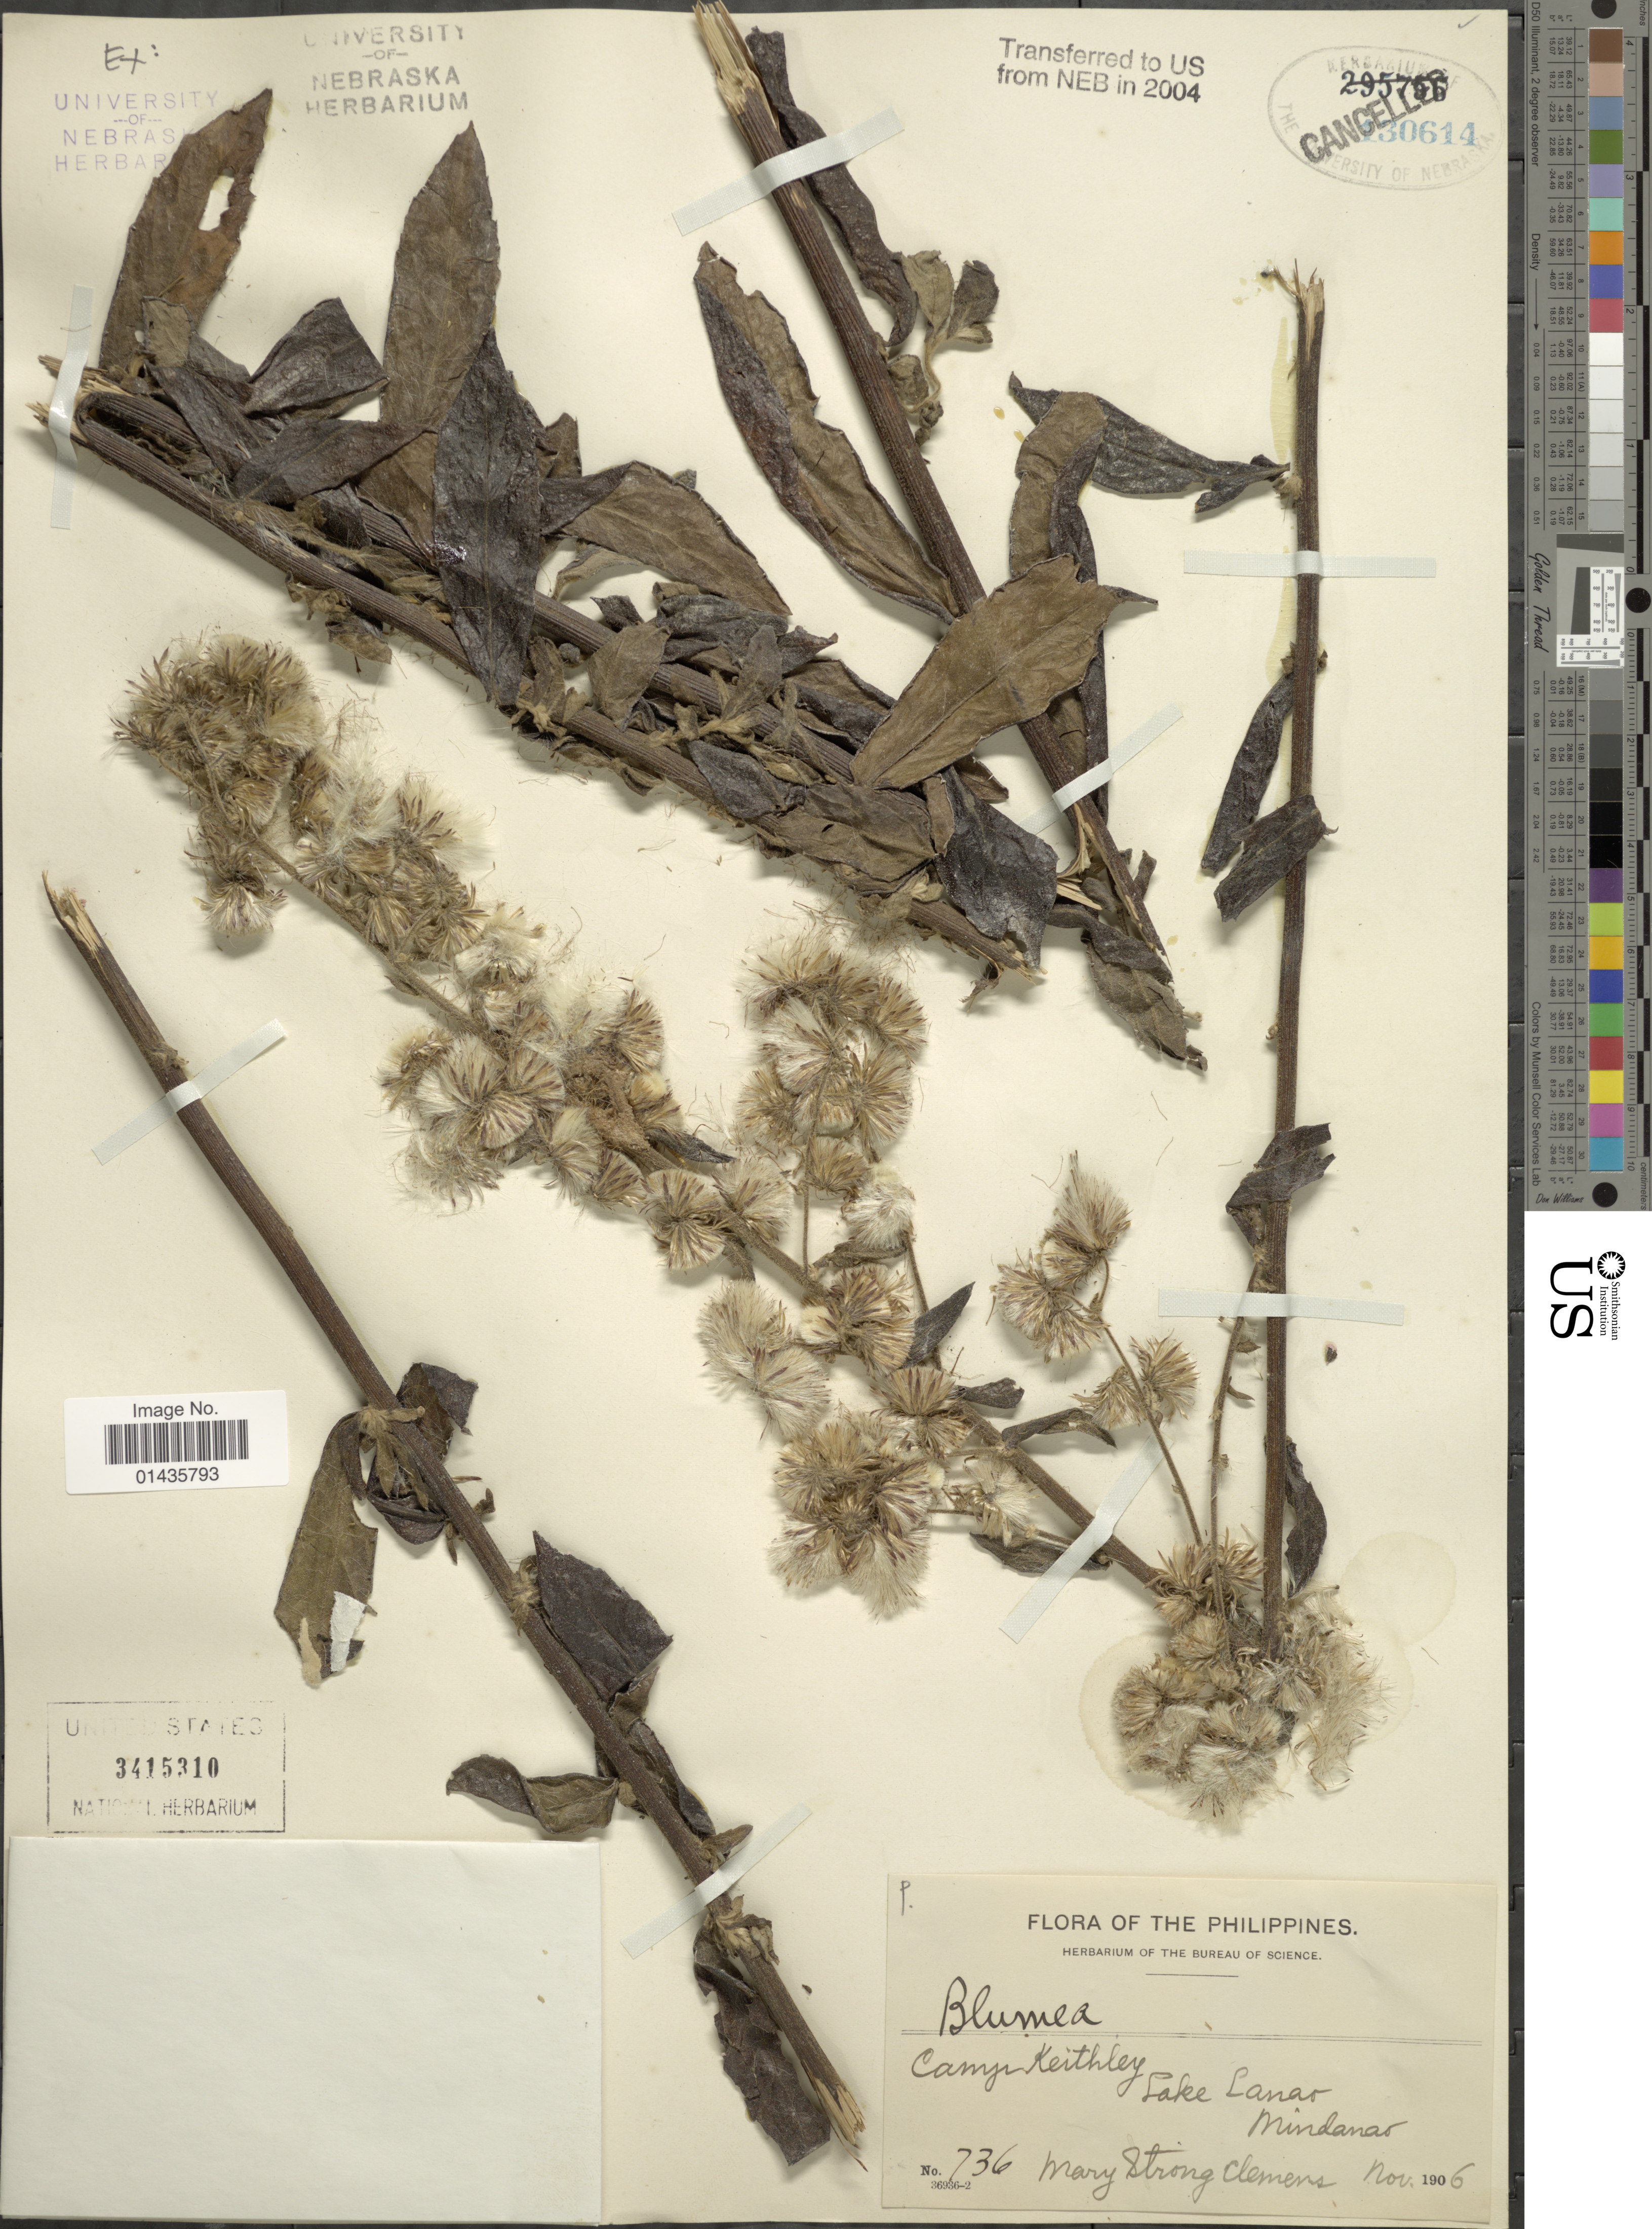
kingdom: Plantae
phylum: Tracheophyta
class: Magnoliopsida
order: Asterales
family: Asteraceae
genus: Blumea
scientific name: Blumea sp.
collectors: M. S. Clemens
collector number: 736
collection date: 1906-11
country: Philippines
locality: Camp Keithley, Lake Lanao, Mindanao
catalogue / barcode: US 3415310